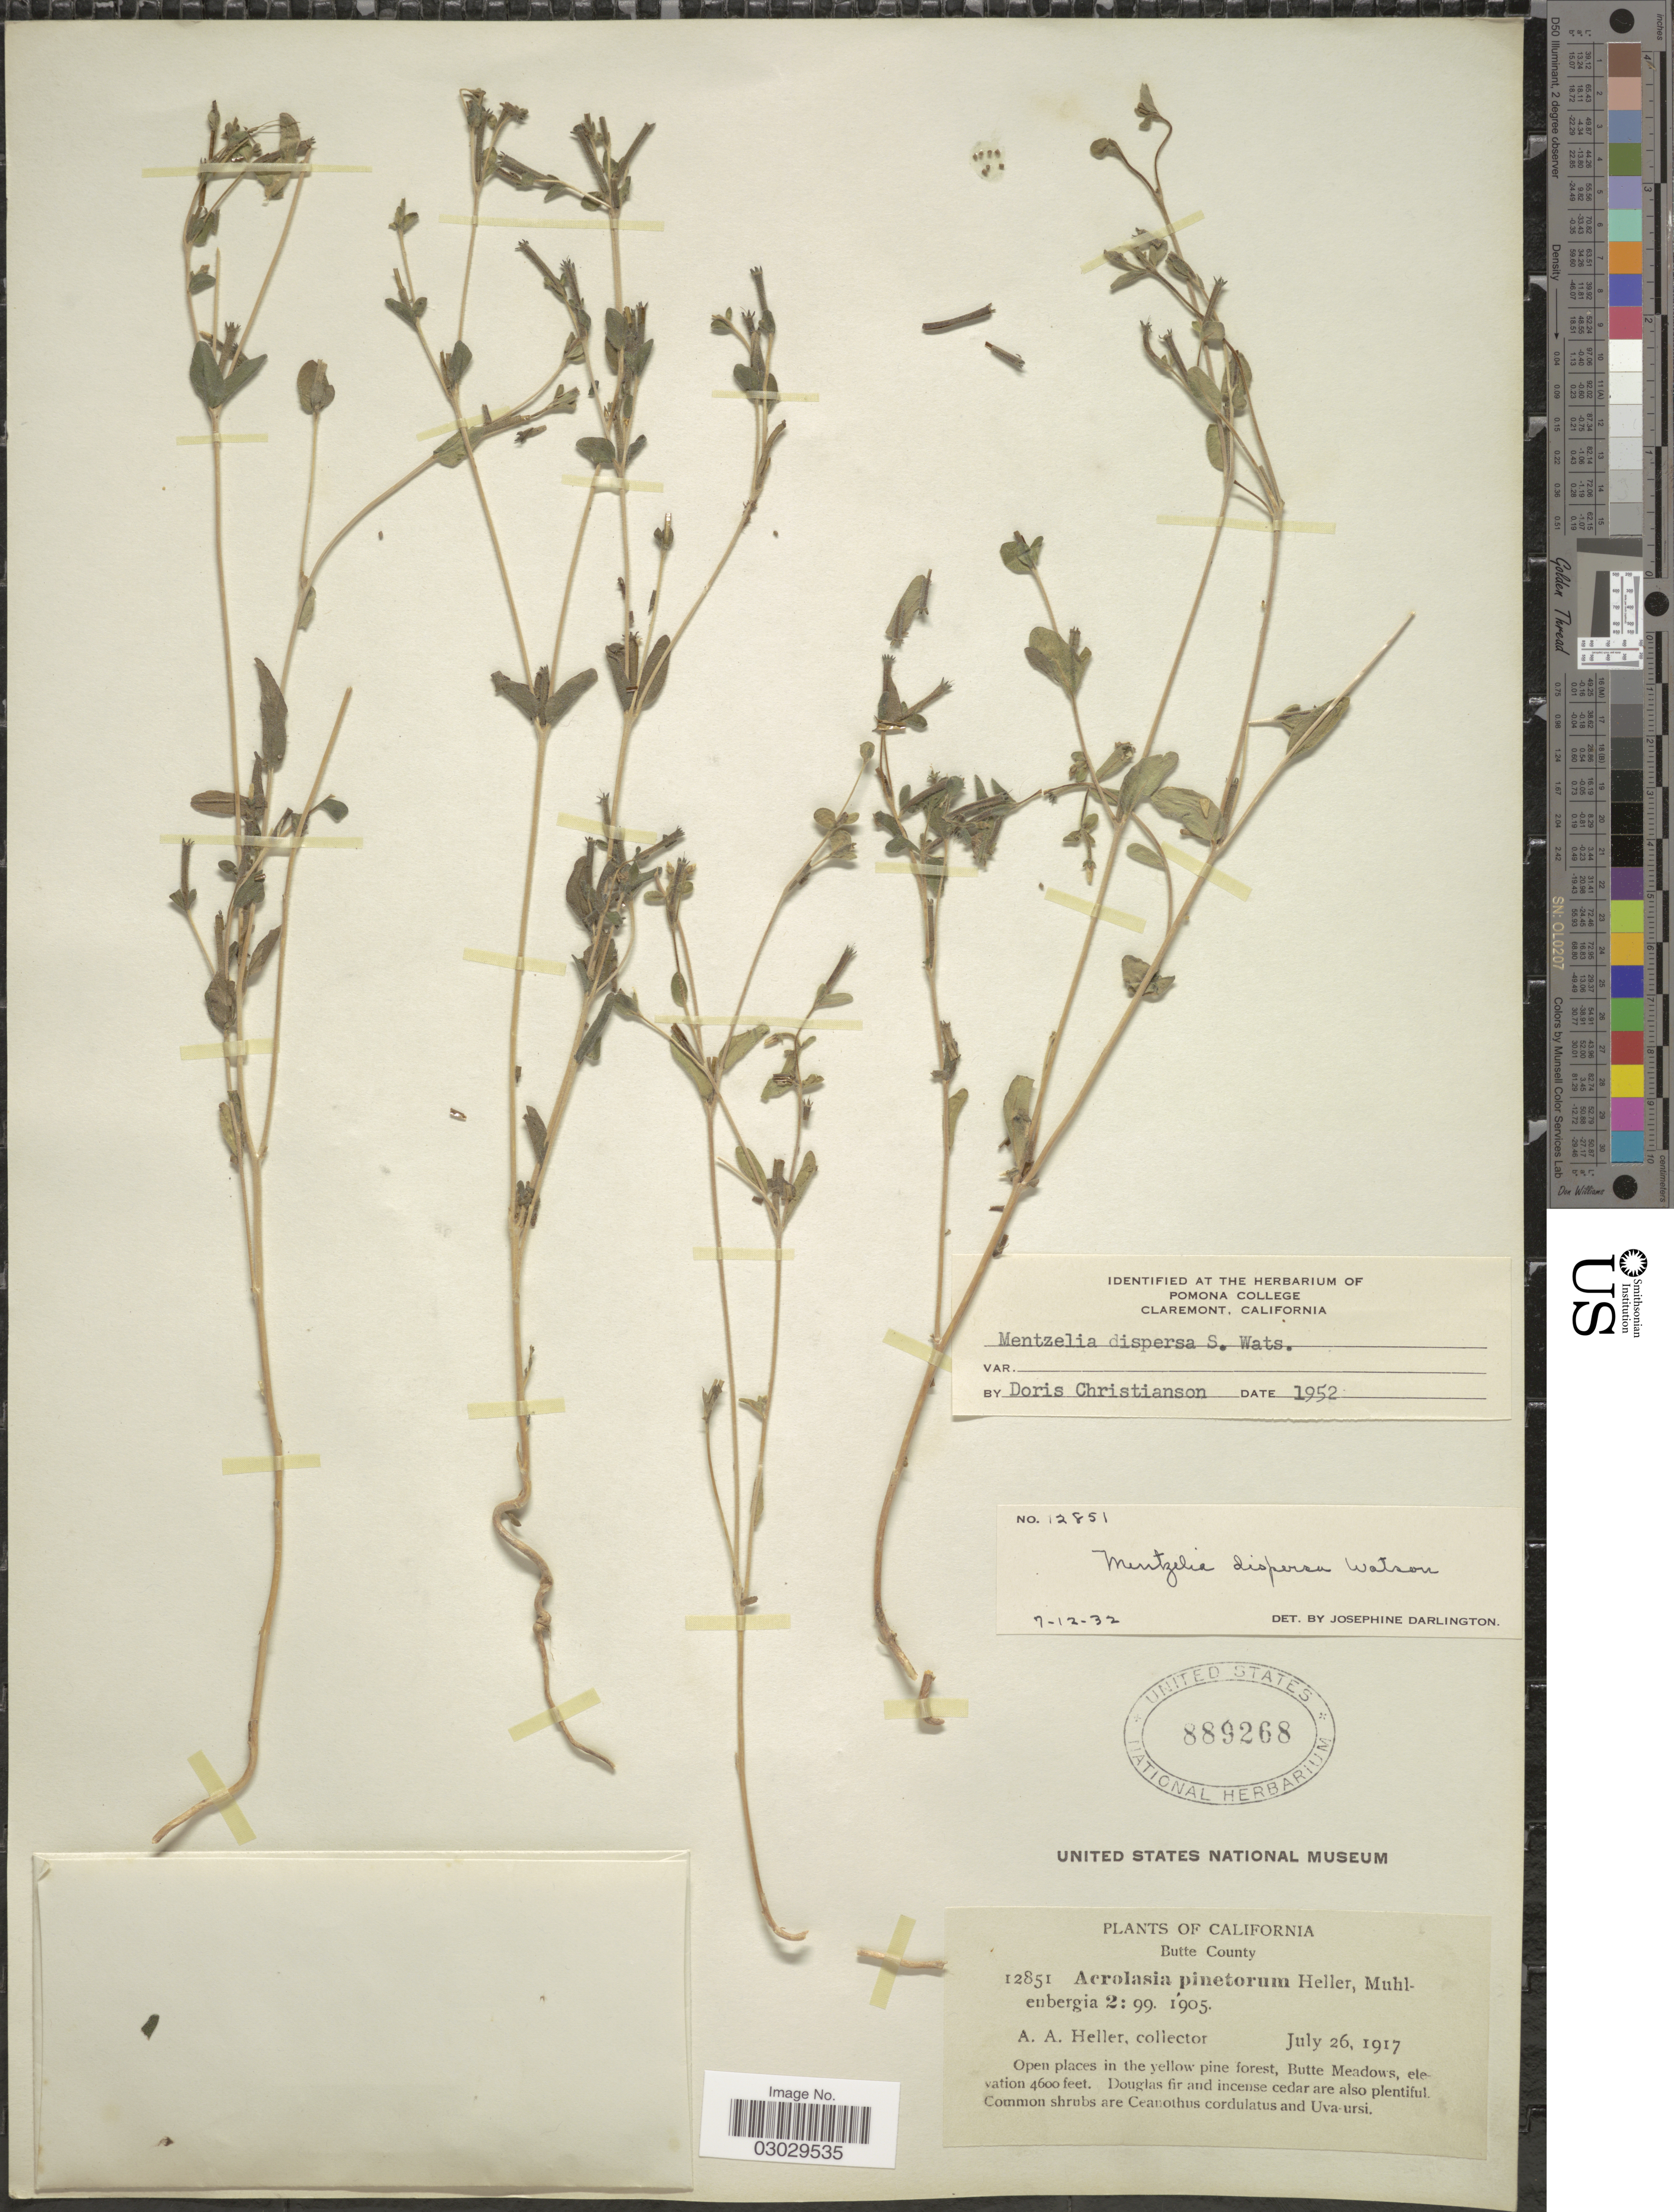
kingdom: Plantae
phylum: Tracheophyta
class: Magnoliopsida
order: Cornales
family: Loasaceae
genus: Mentzelia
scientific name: Mentzelia dispersa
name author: S. Watson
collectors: A. A. Heller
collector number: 12851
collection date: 1917-07-26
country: United States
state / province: California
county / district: Butte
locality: Butte County. Open places in the yellow pine forest, Butte Meadows.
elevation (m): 1402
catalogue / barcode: US 889268